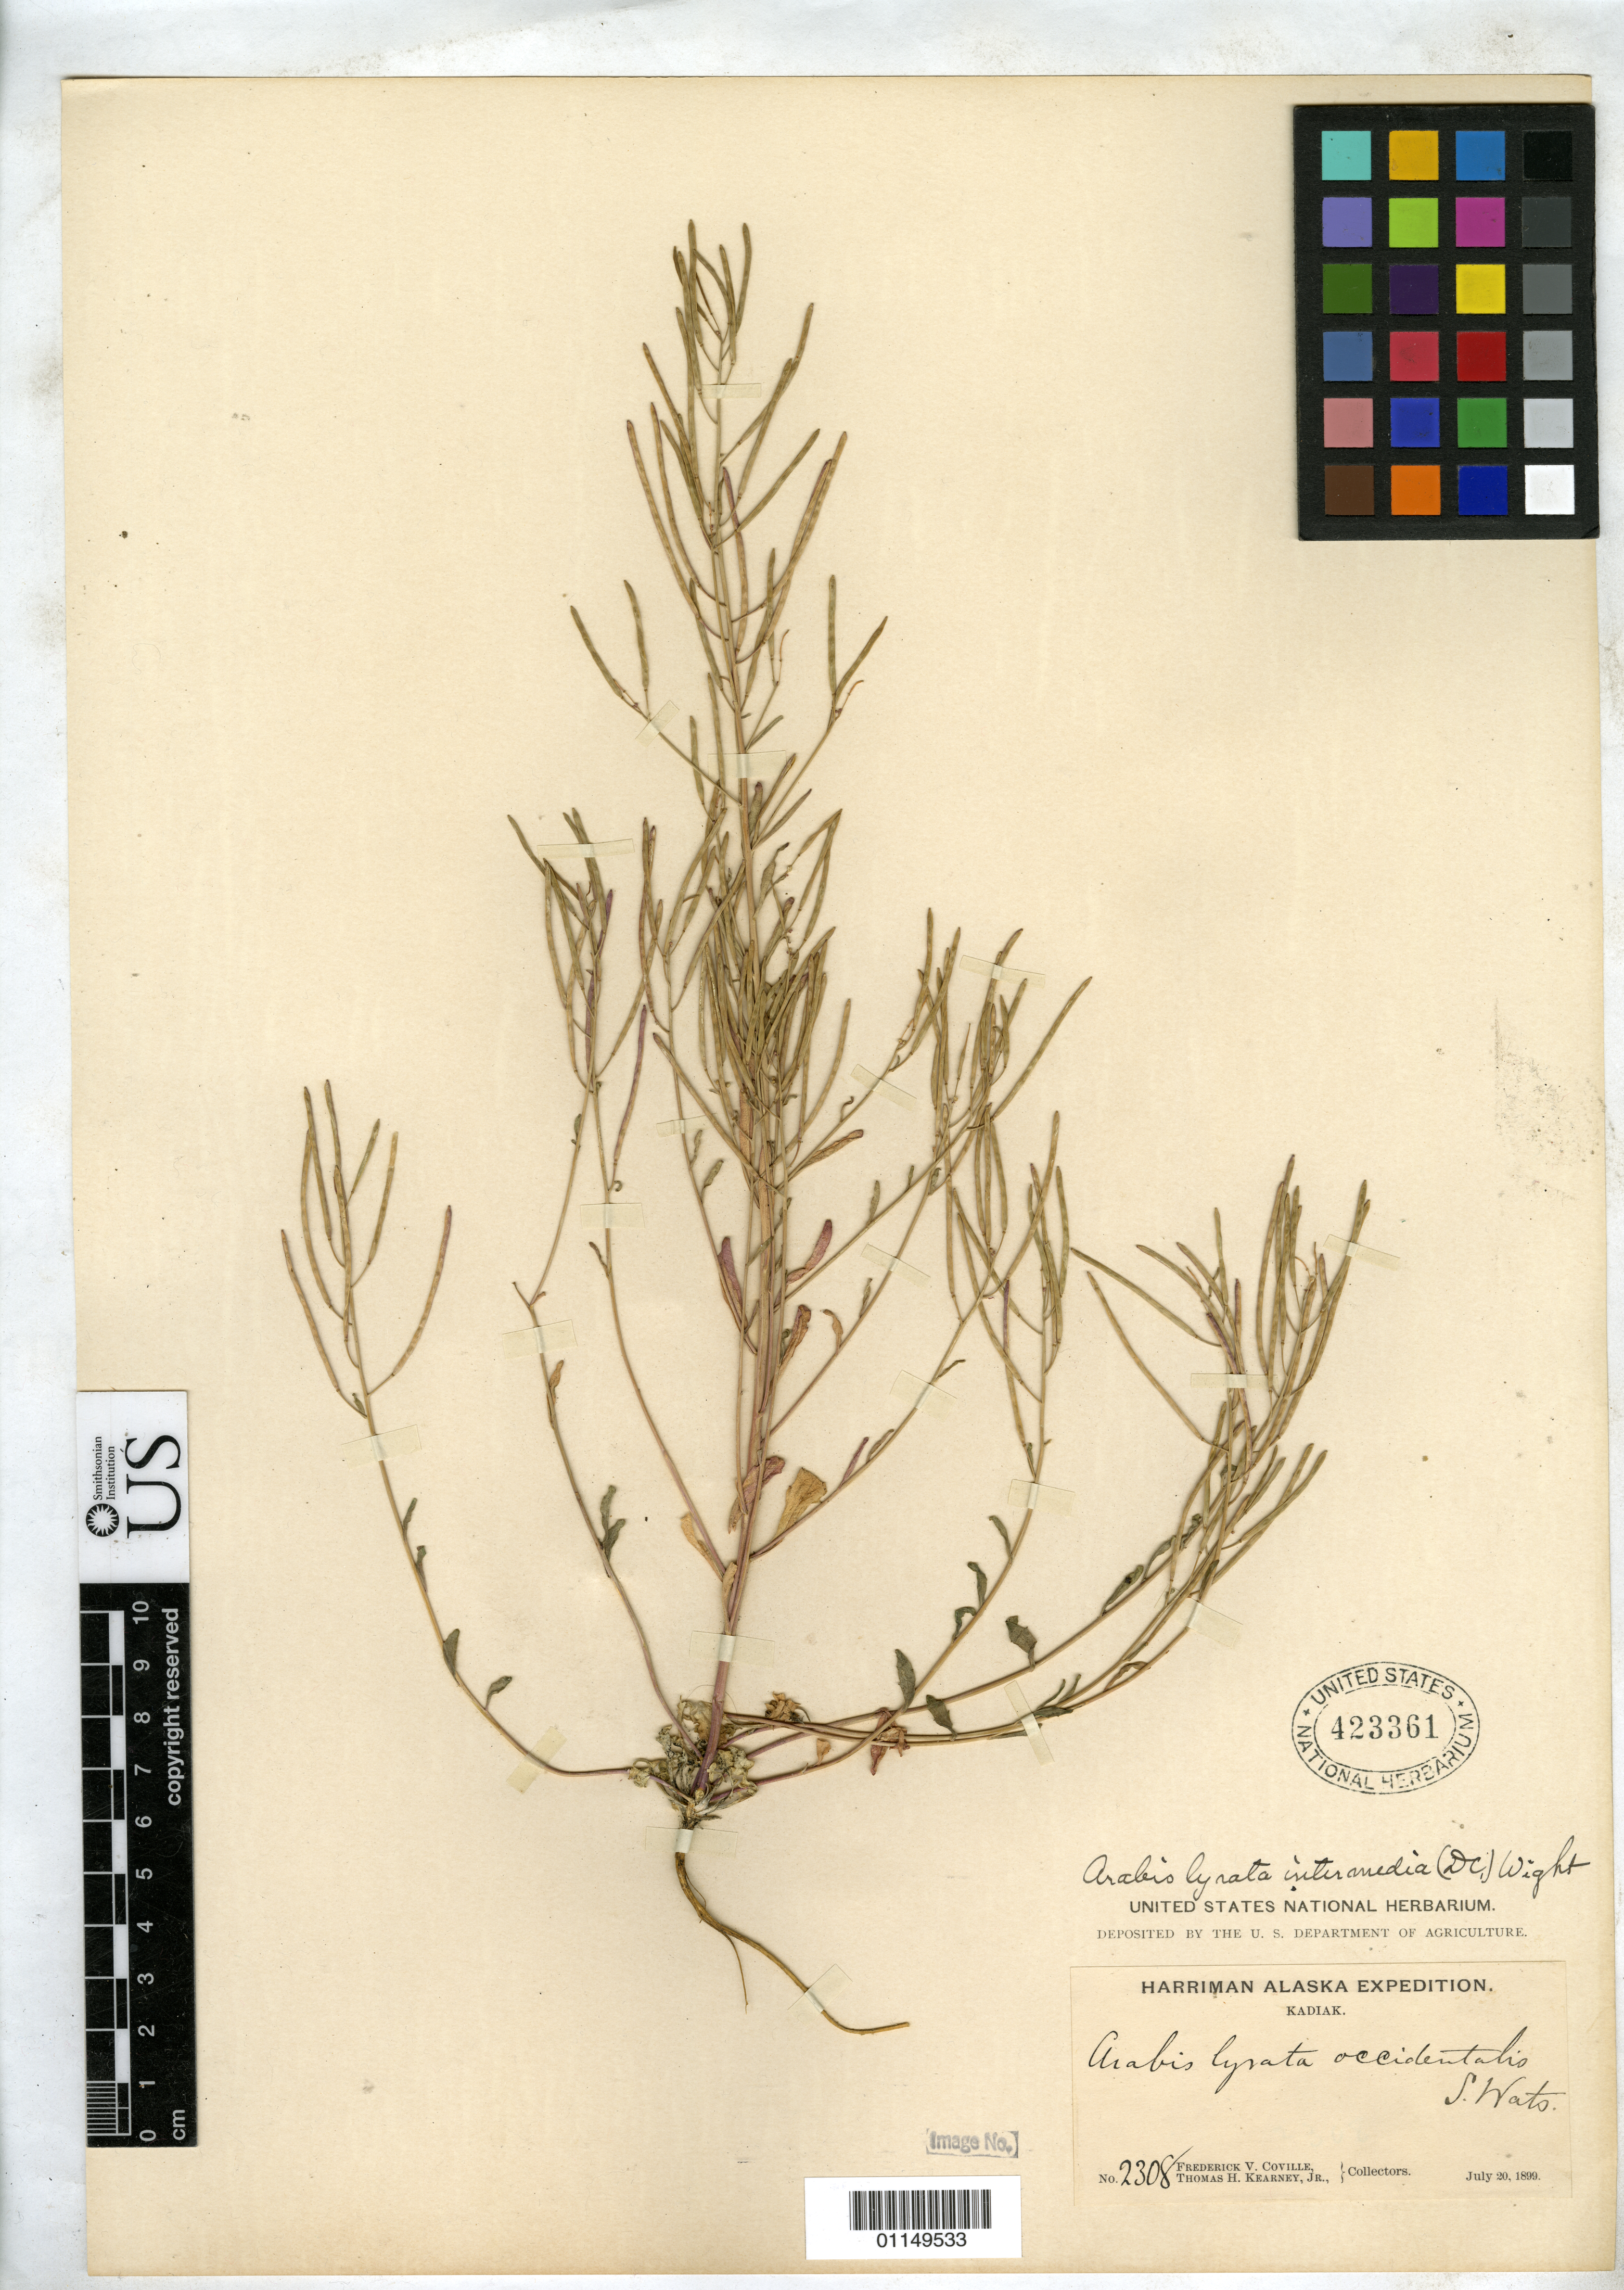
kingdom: Plantae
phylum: Tracheophyta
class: Magnoliopsida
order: Brassicales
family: Brassicaceae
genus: Arabis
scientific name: Arabis lyrata subsp. kamtschatica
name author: Hultén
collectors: F. V. Coville & T. H. Kearney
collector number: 2308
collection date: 1899-07-20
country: United States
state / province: Alaska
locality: Kadiak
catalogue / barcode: US 423361